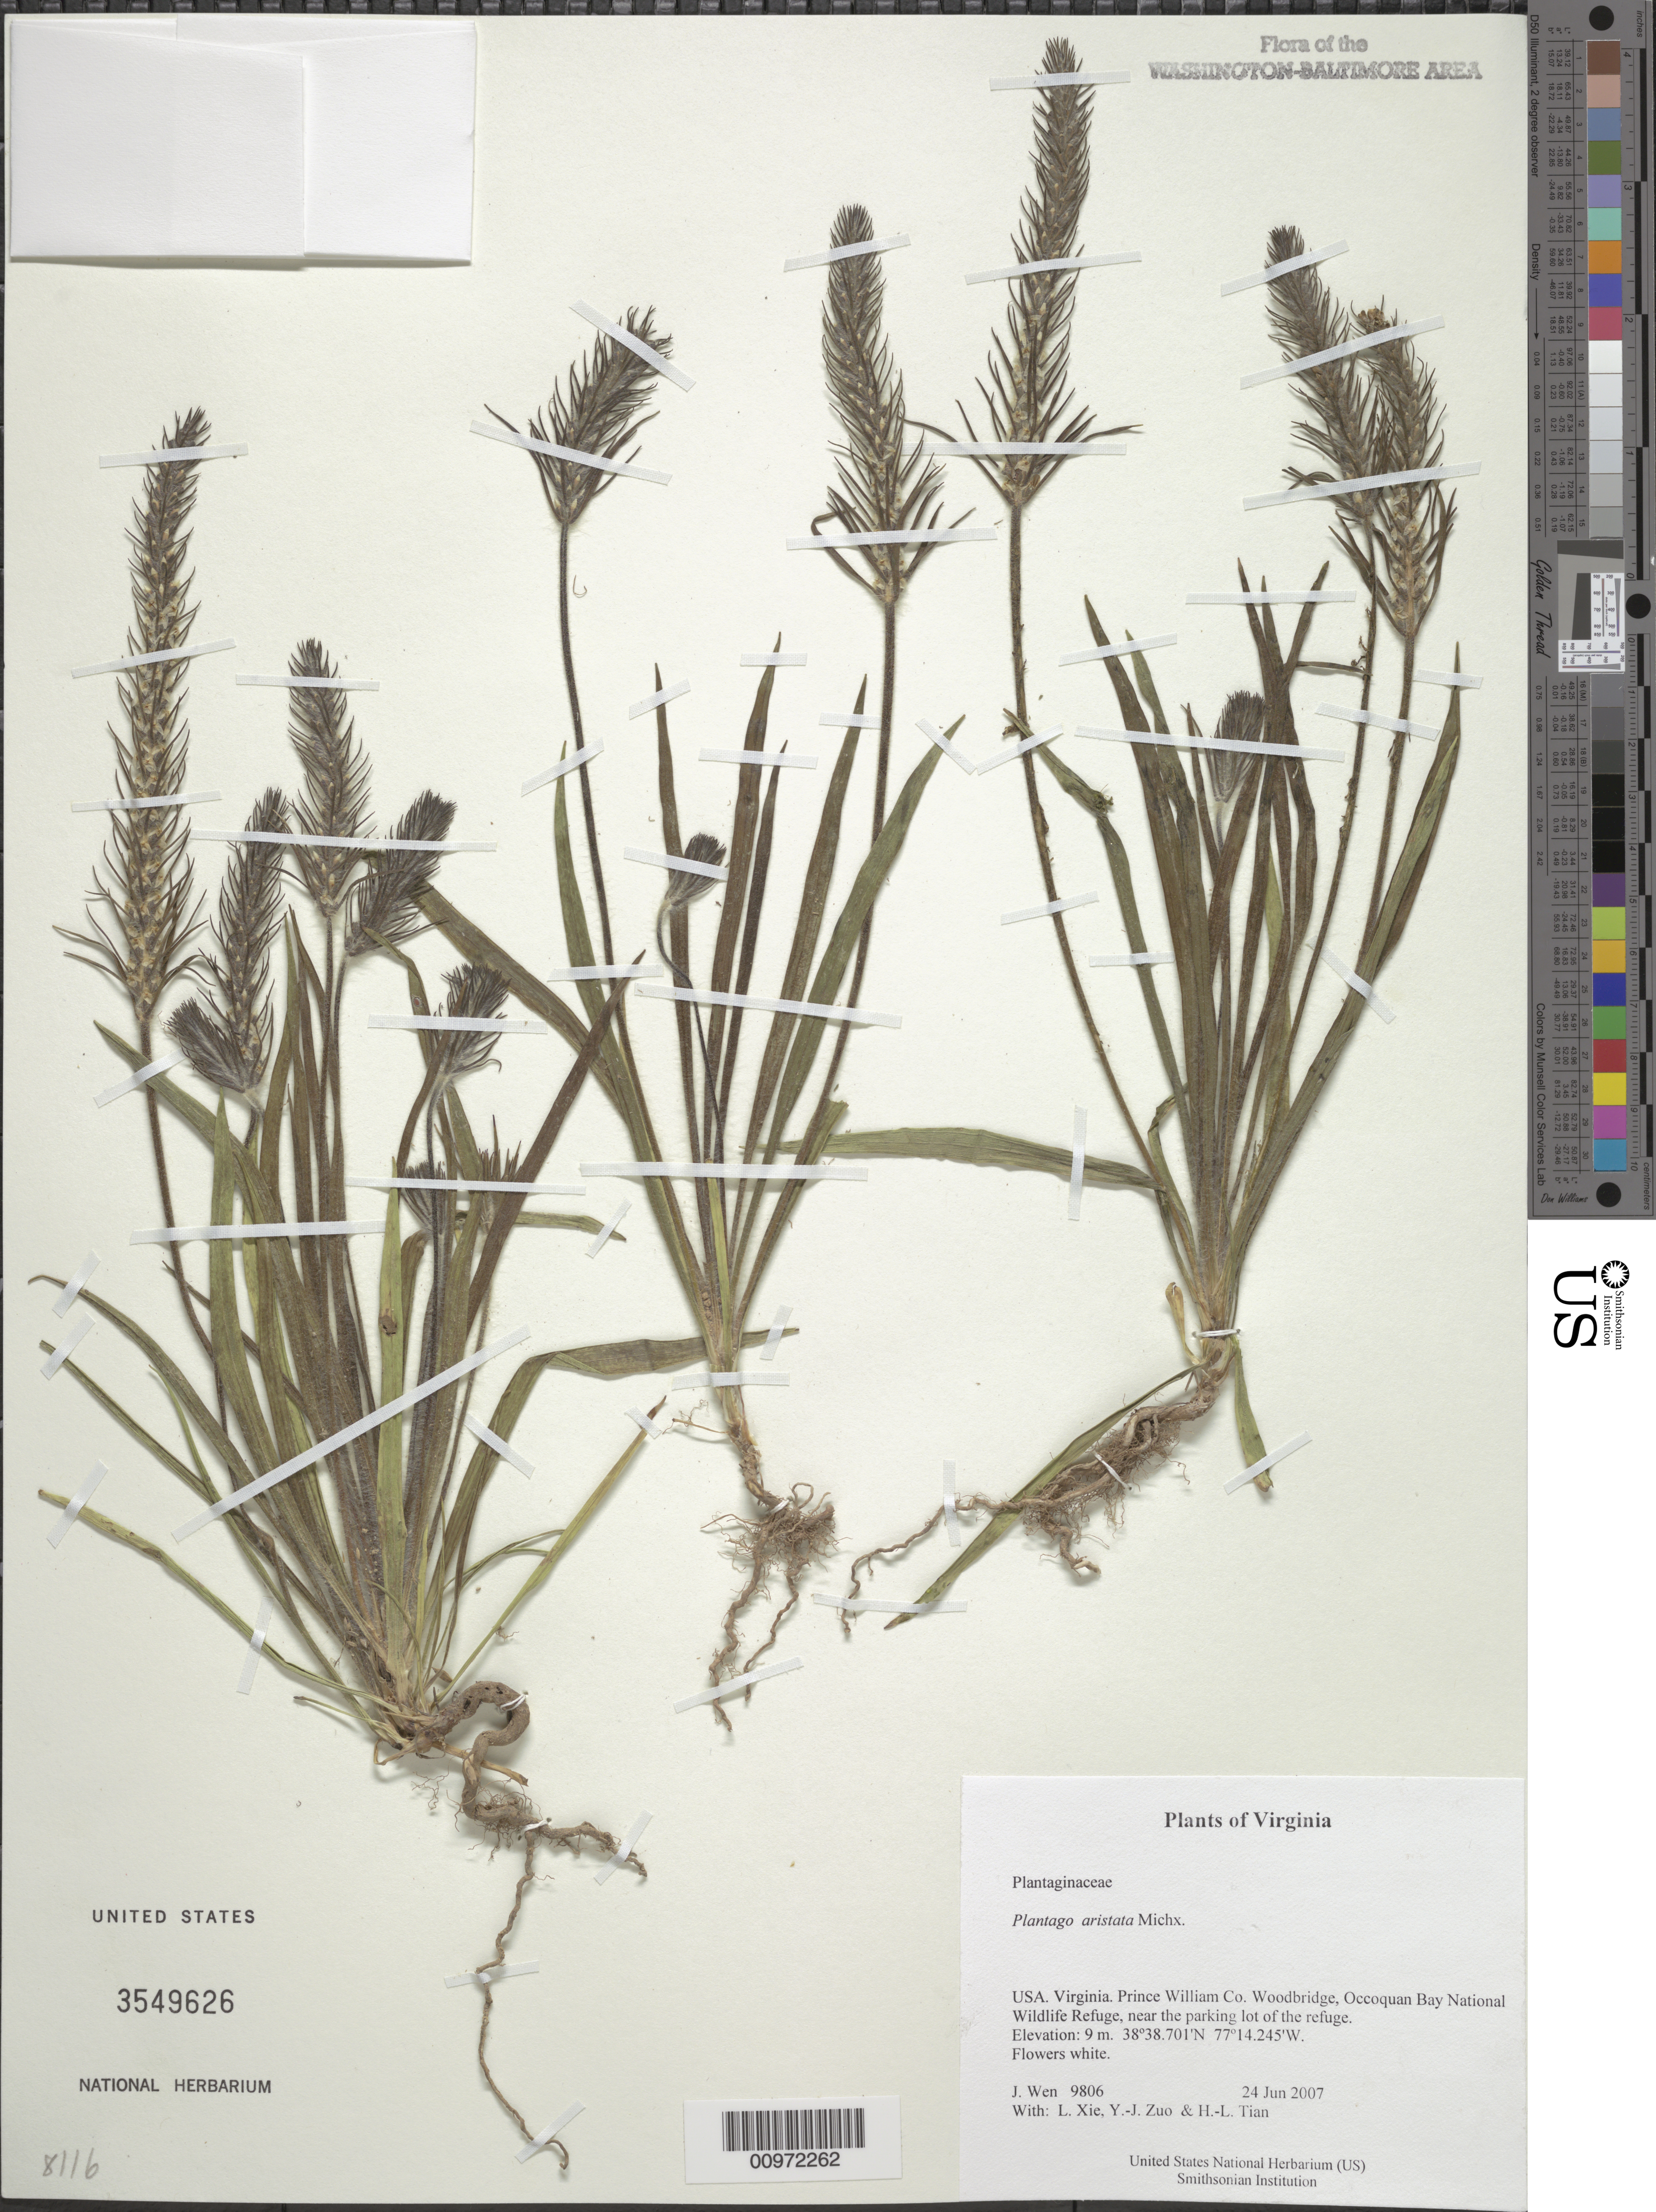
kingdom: Plantae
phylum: Tracheophyta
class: Magnoliopsida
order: Lamiales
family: Plantaginaceae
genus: Plantago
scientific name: Plantago aristata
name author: Michx.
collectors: J. Wen, L. Xie, Y. Zuo & H. Tian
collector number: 9806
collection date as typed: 24 Jun 2007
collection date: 2007-06-24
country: United States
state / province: Virginia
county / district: Prince William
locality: Woodbridge, Occoquan Bay National Wildlife Refuge, near the parking lot of the refuge.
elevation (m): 9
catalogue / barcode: US 3549626